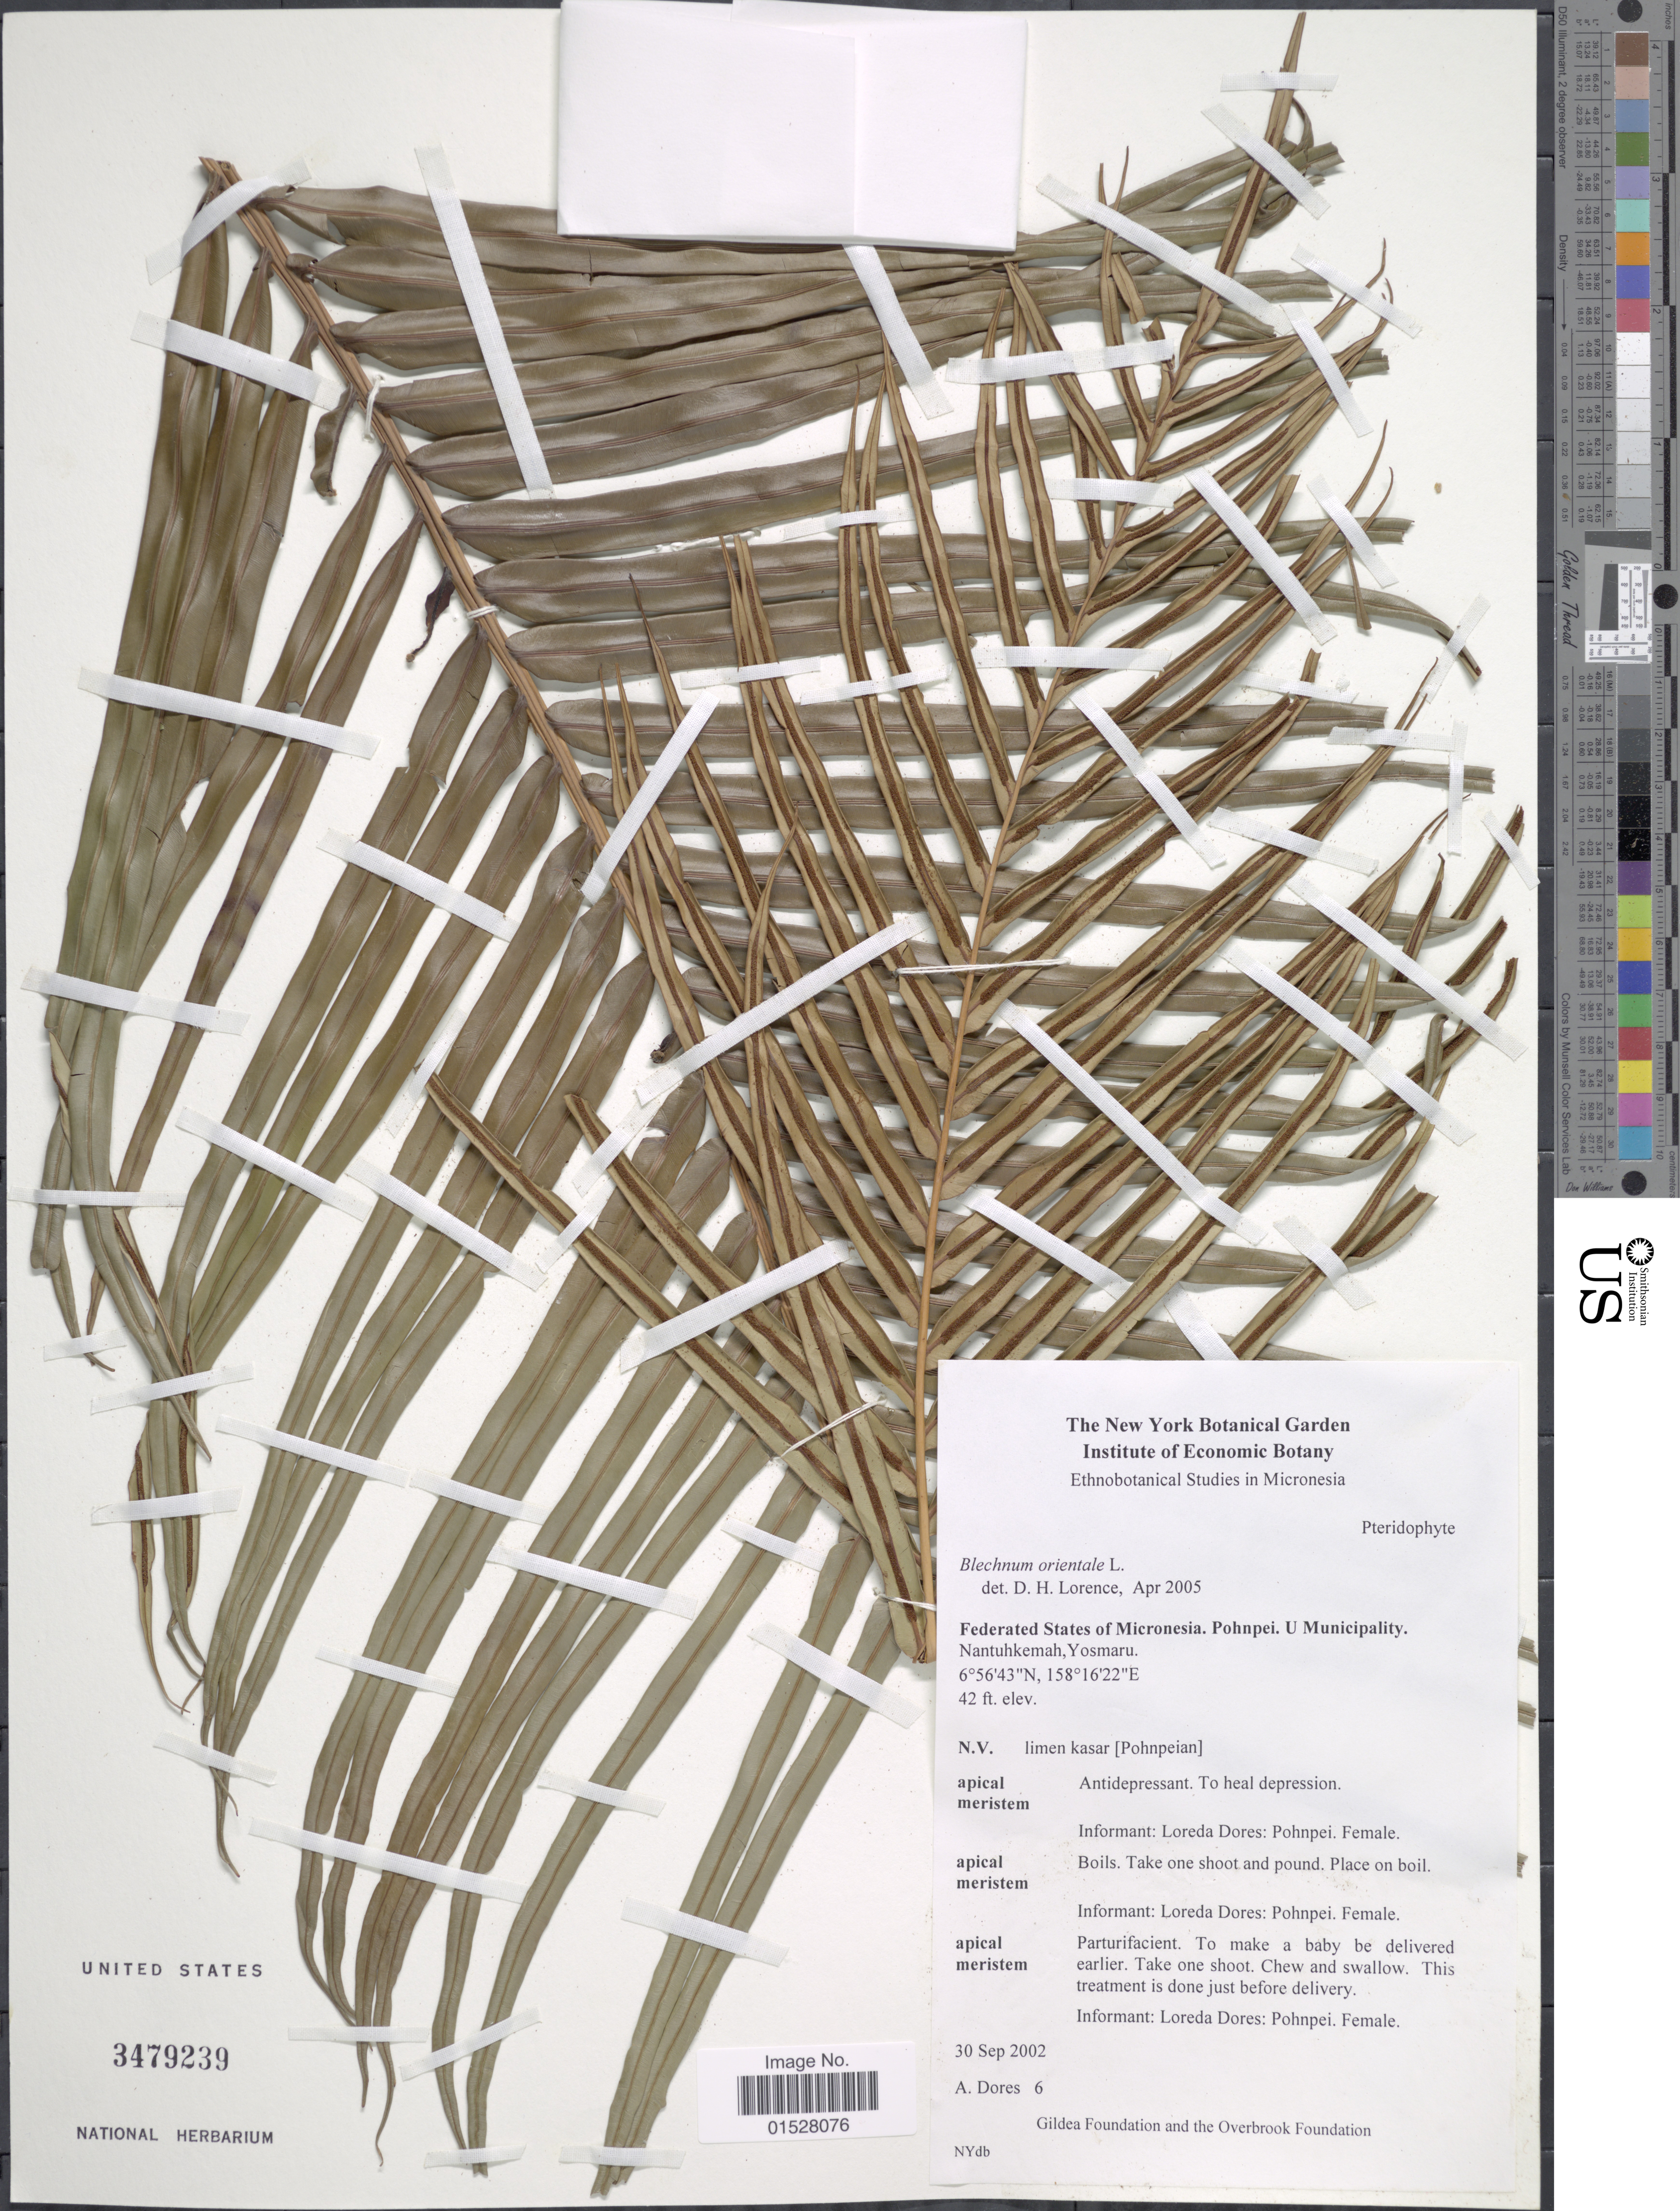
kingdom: Plantae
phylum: Tracheophyta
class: Polypodiopsida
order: Polypodiales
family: Blechnaceae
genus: Blechnum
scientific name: Blechnum orientale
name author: L.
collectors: A. Dores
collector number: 6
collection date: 2002-09-30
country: Micronesia, Federated States of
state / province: Pohnpei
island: Pohnpei [Ponape]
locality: U Municipality, Nantuhkemah, Yosmaru.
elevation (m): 13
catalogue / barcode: US 3479239